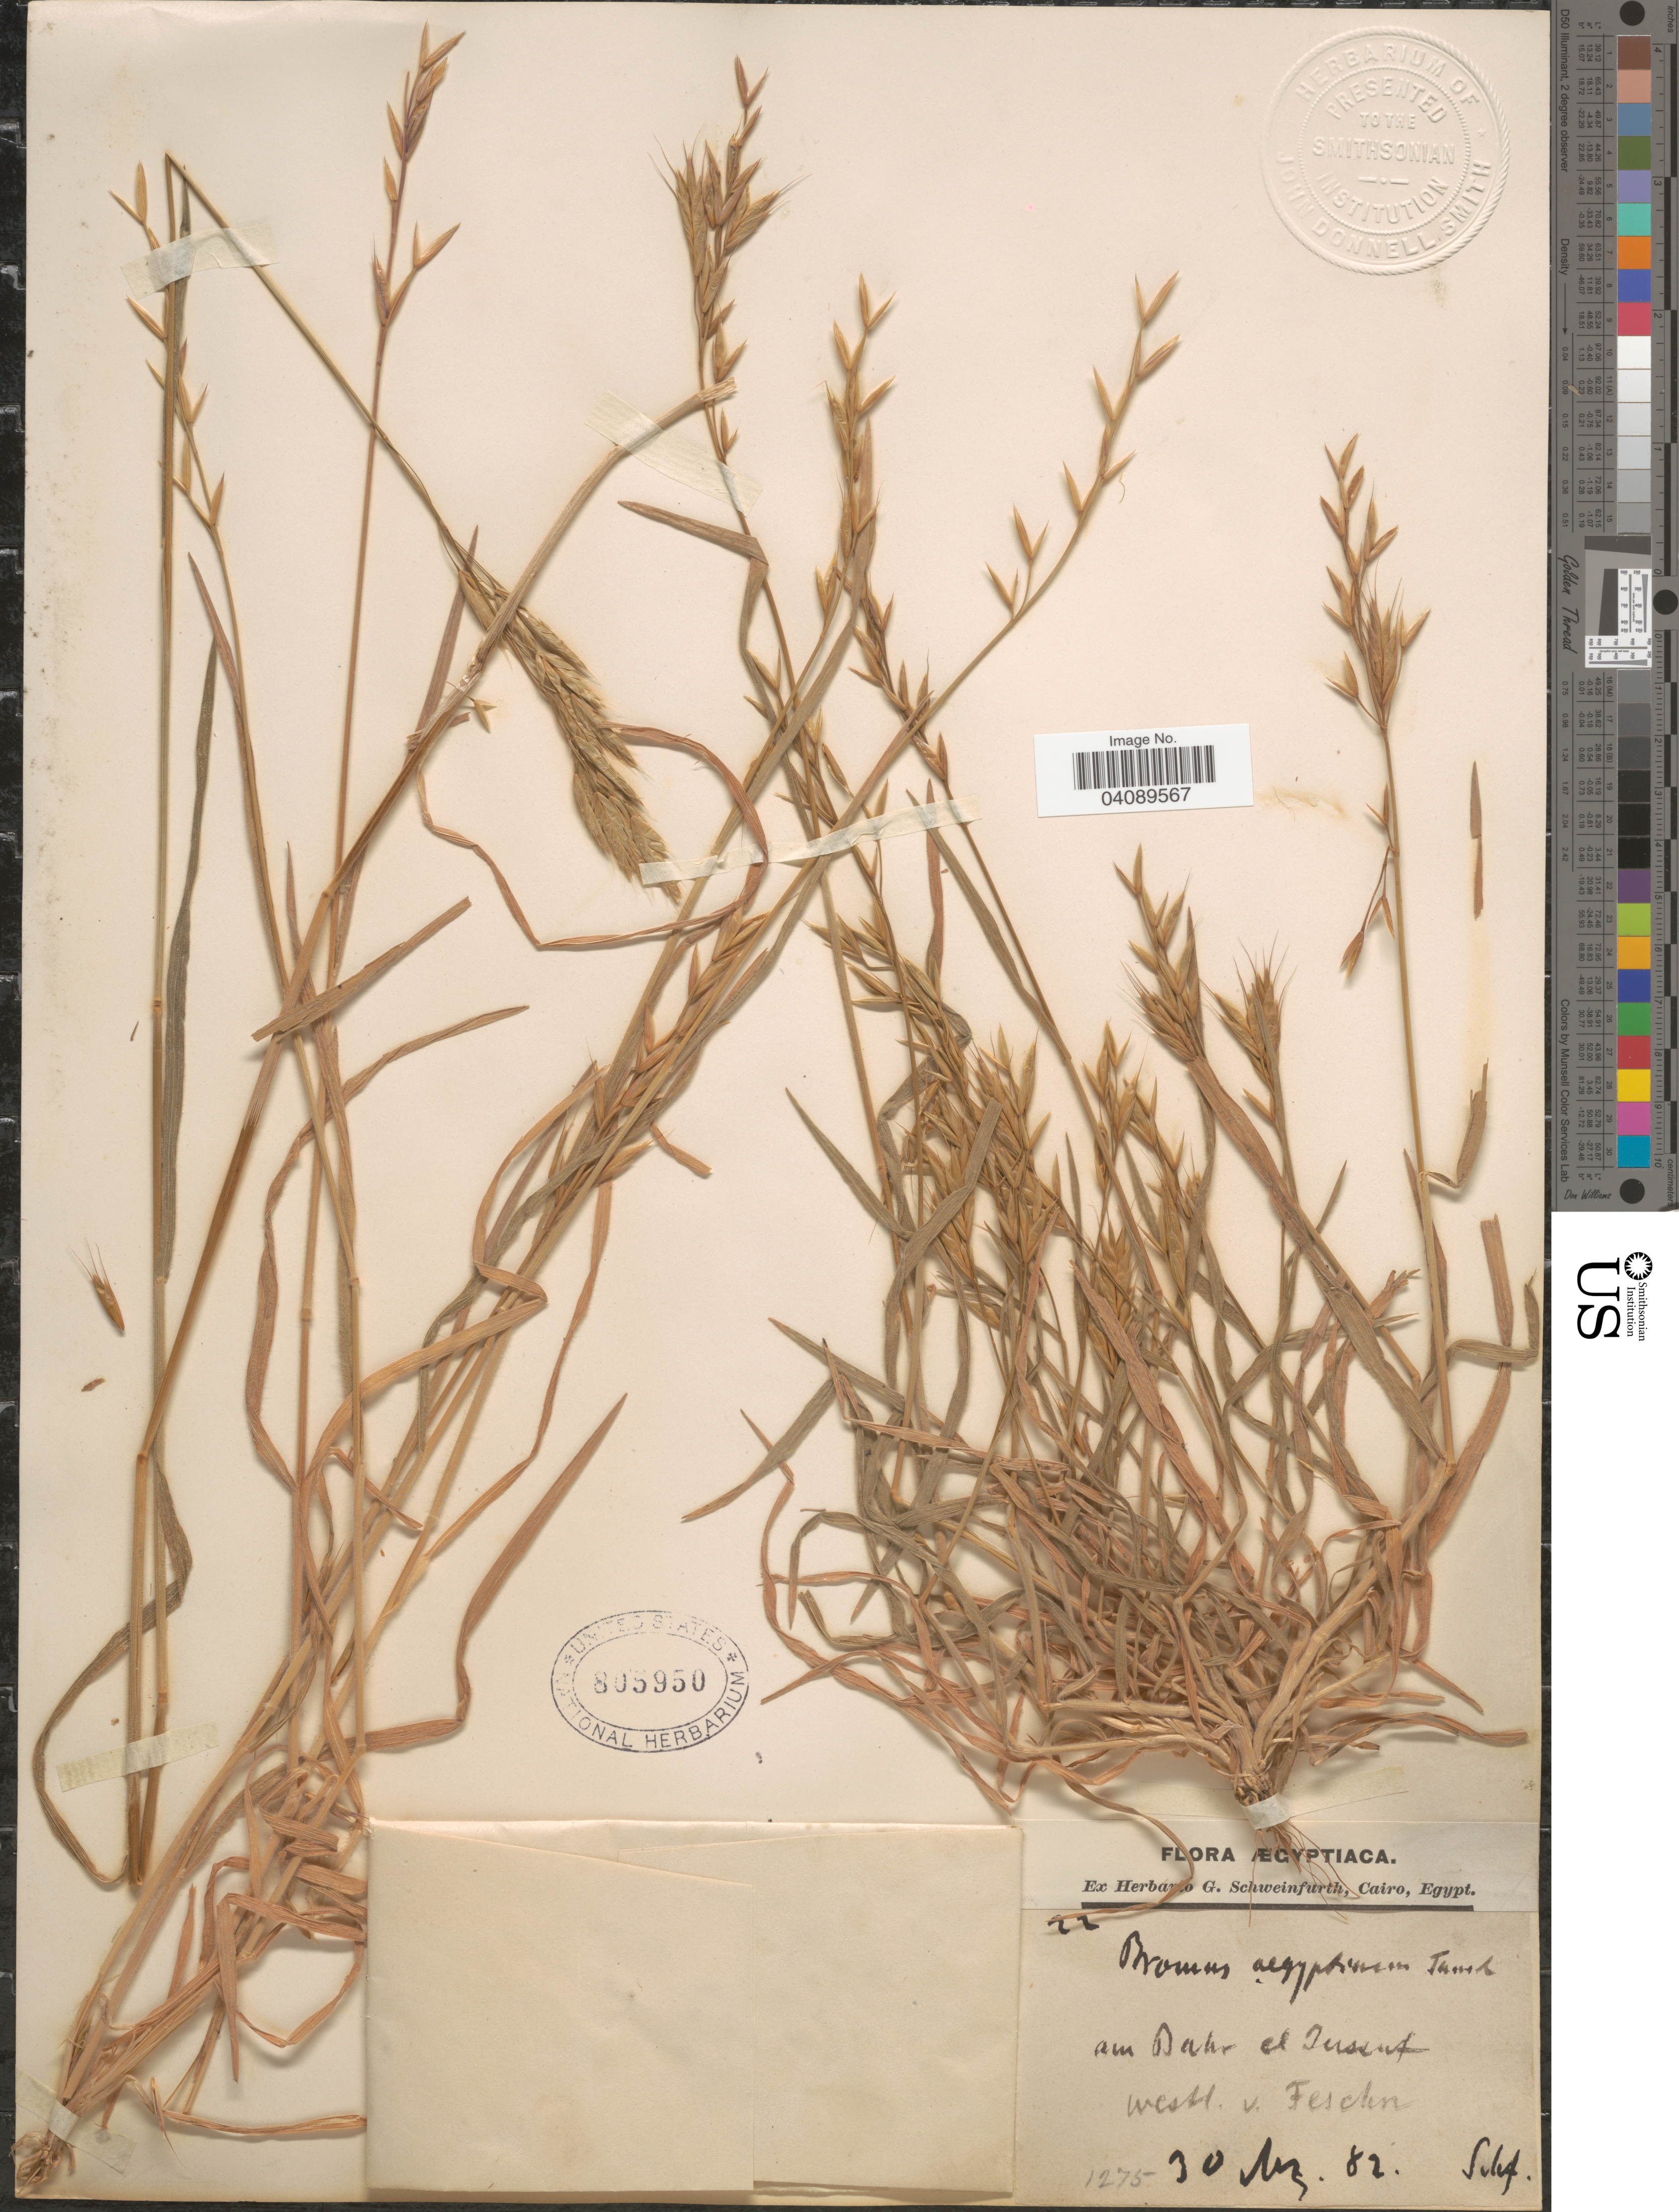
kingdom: Plantae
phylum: Tracheophyta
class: Liliopsida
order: Poales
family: Poaceae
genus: Bromus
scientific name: Bromus aegyptiacus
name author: Tausch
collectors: ex herb. G. Schweinfurth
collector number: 1275/22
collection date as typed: Transcribed d/m/y: 30/8/82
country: Egypt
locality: Ægyptiaca. am Dahr et Tussuf. Westl. v. Feschn.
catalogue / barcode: US 805950